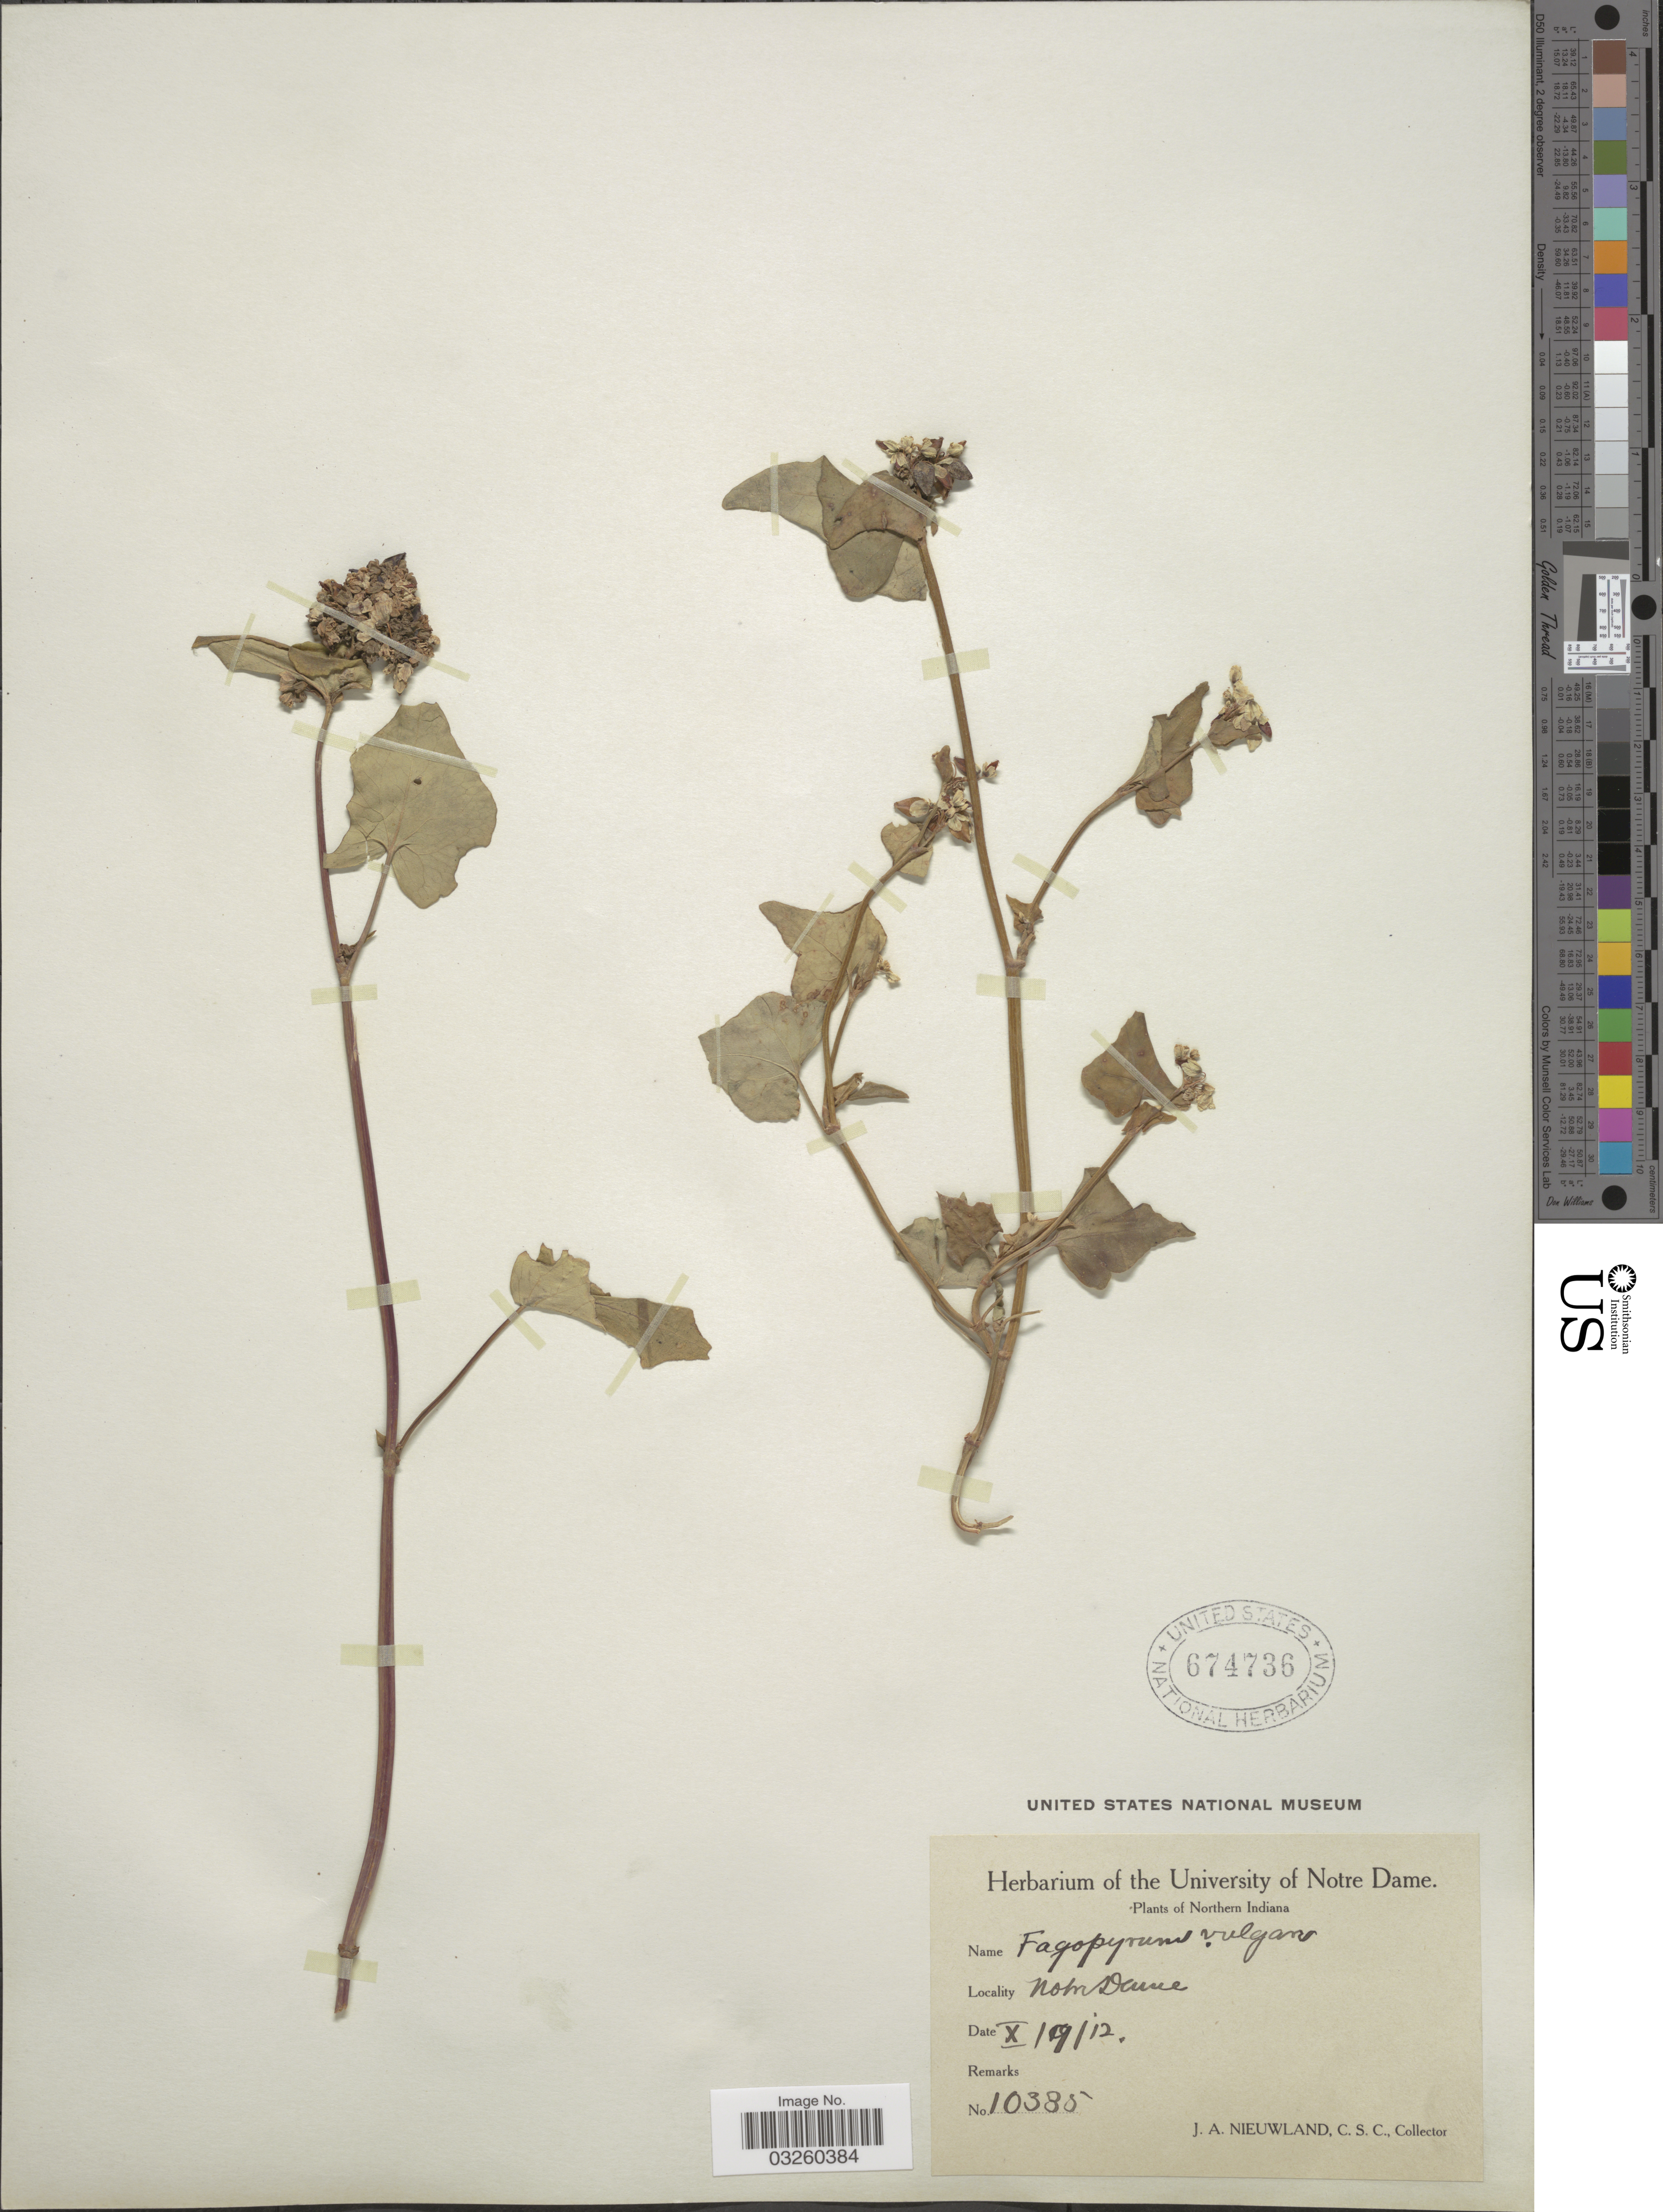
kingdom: Plantae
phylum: Tracheophyta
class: Magnoliopsida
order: Caryophyllales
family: Polygonaceae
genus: Fagopyrum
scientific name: Fagopyrum esculentum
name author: Moench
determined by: Strong, Mark T., (BOT), Smithsonian Institution - National Museum of Natural History (UNITED STATES)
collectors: J. A. Nieuwland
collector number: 10385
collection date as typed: Transcribed d/m/y: 9/10/12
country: United States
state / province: Indiana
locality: Northern Indiana. Notre Dame.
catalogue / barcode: US 674736